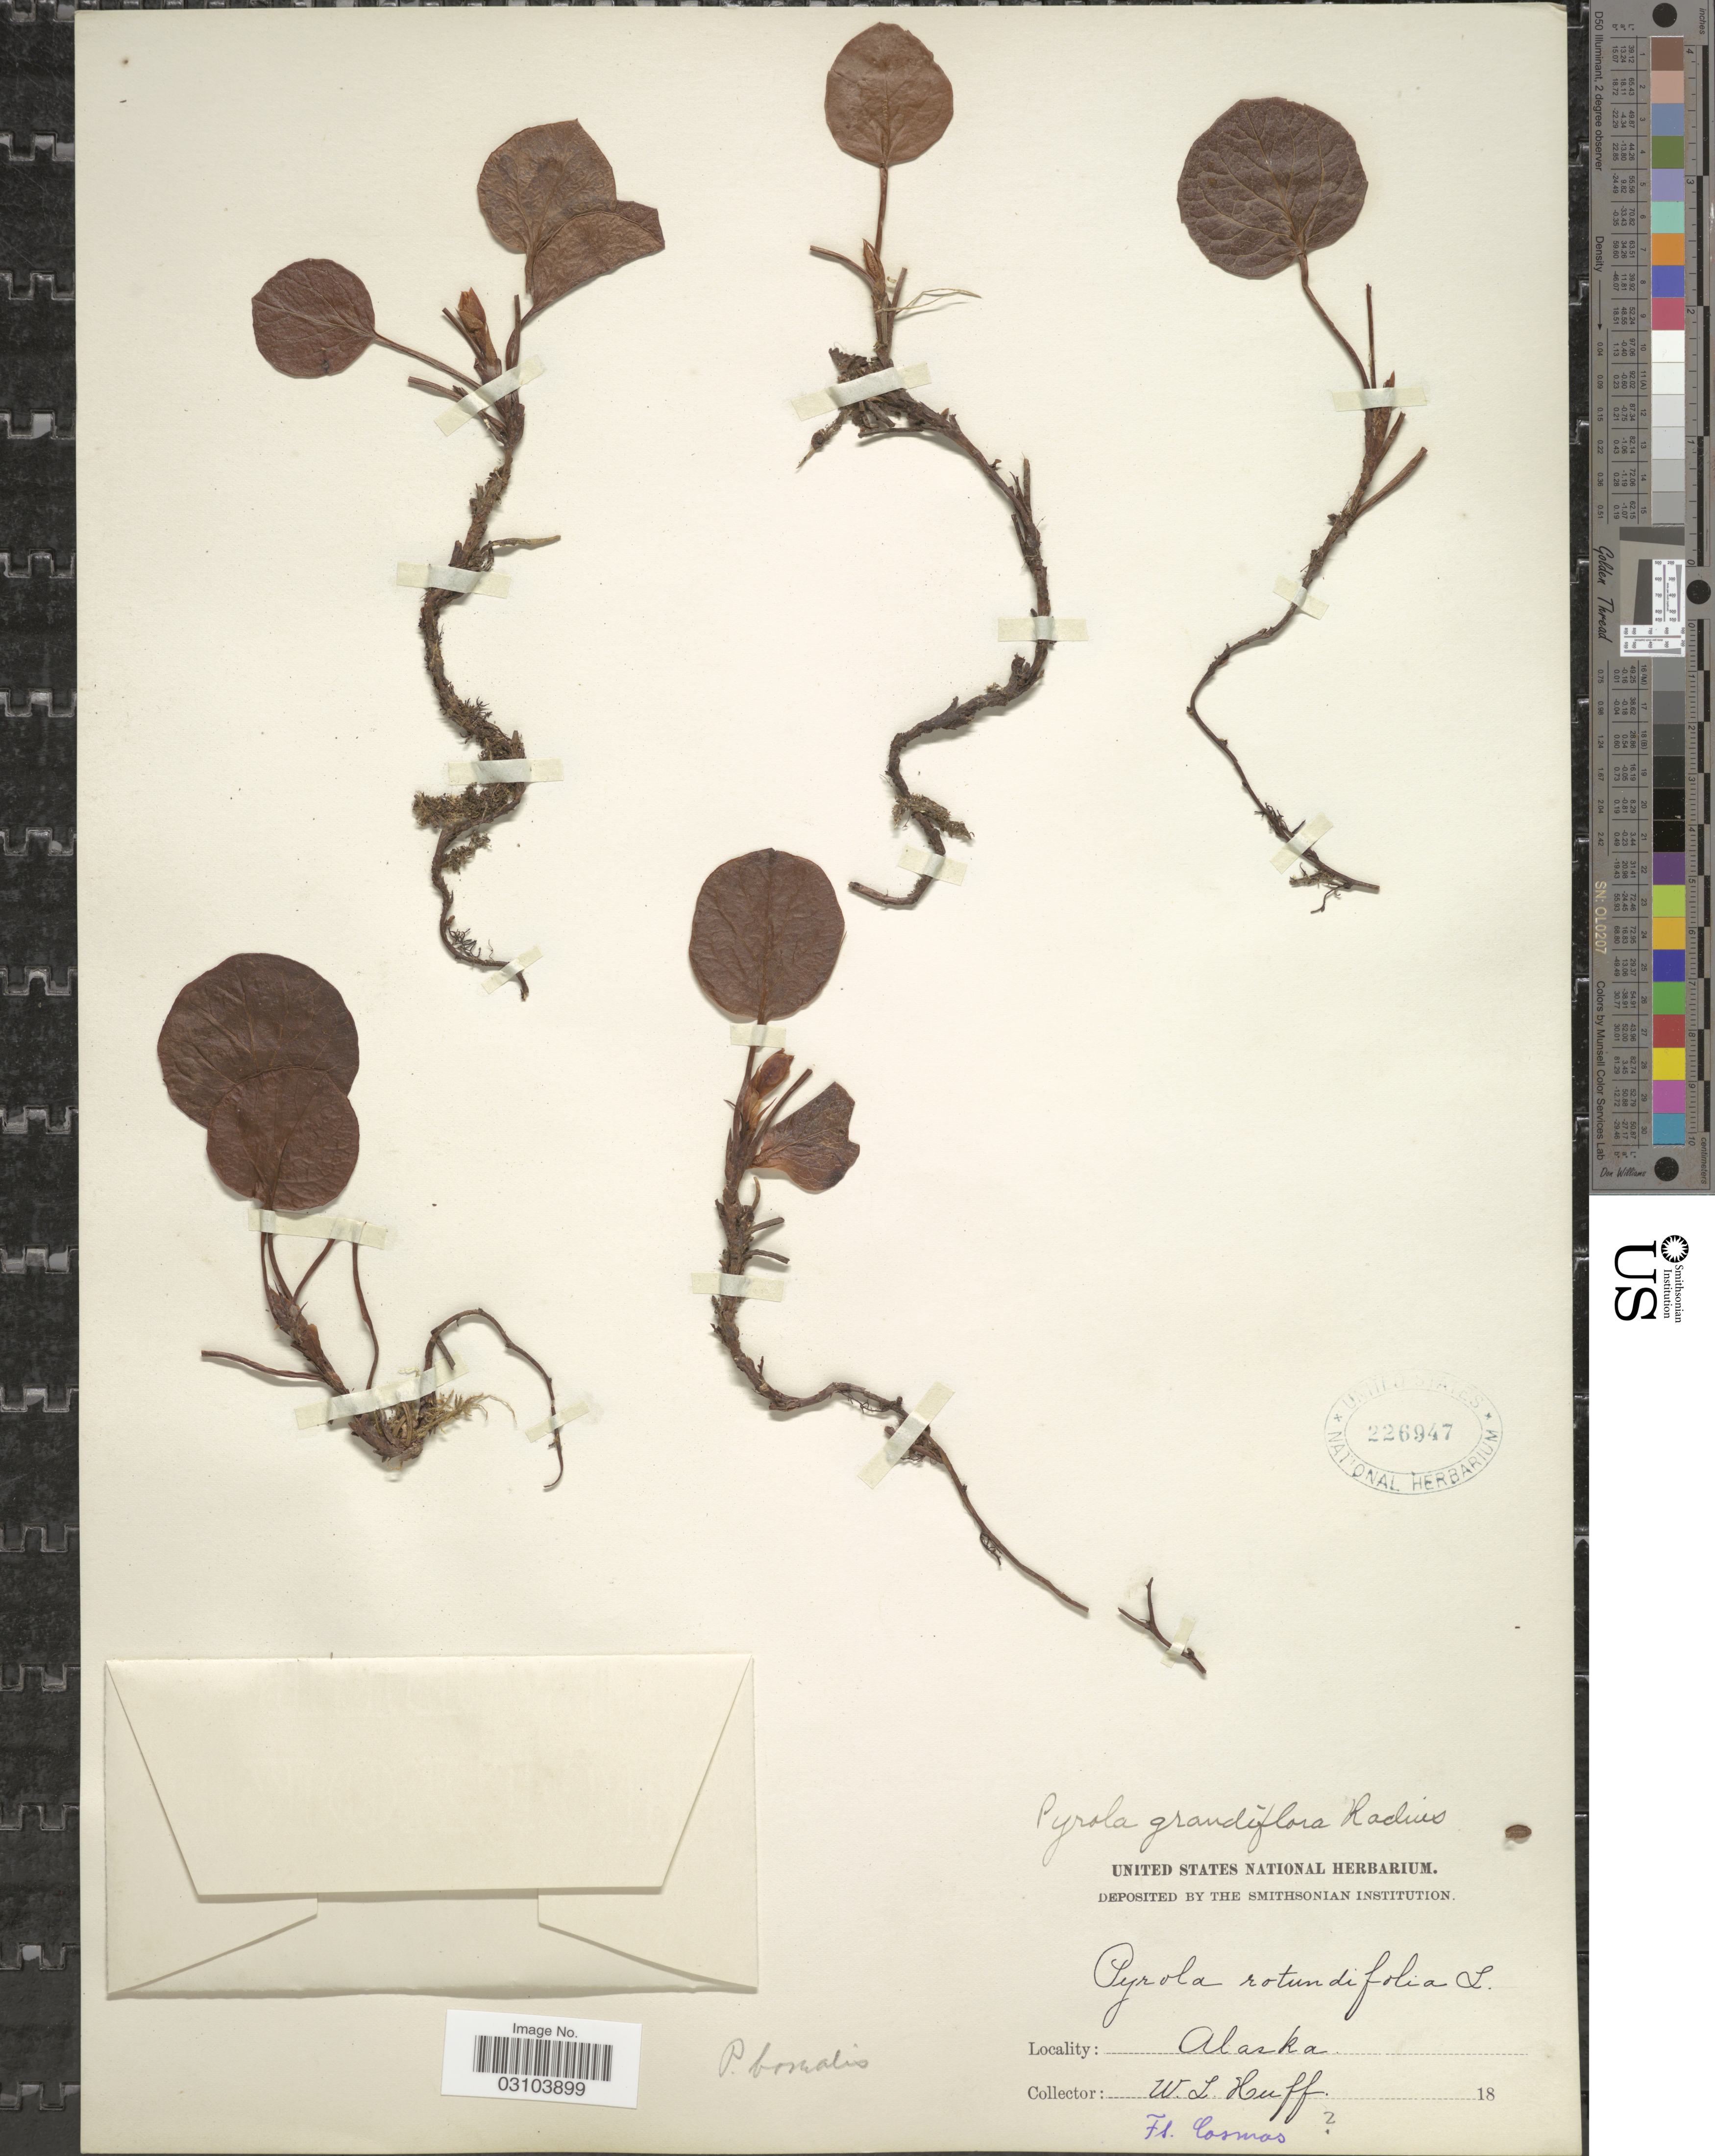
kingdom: Plantae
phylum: Tracheophyta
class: Magnoliopsida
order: Ericales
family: Ericaceae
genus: Pyrola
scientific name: Pyrola grandiflora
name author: Radius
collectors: W. Huff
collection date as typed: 18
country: United States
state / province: Alaska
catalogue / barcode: US 226947